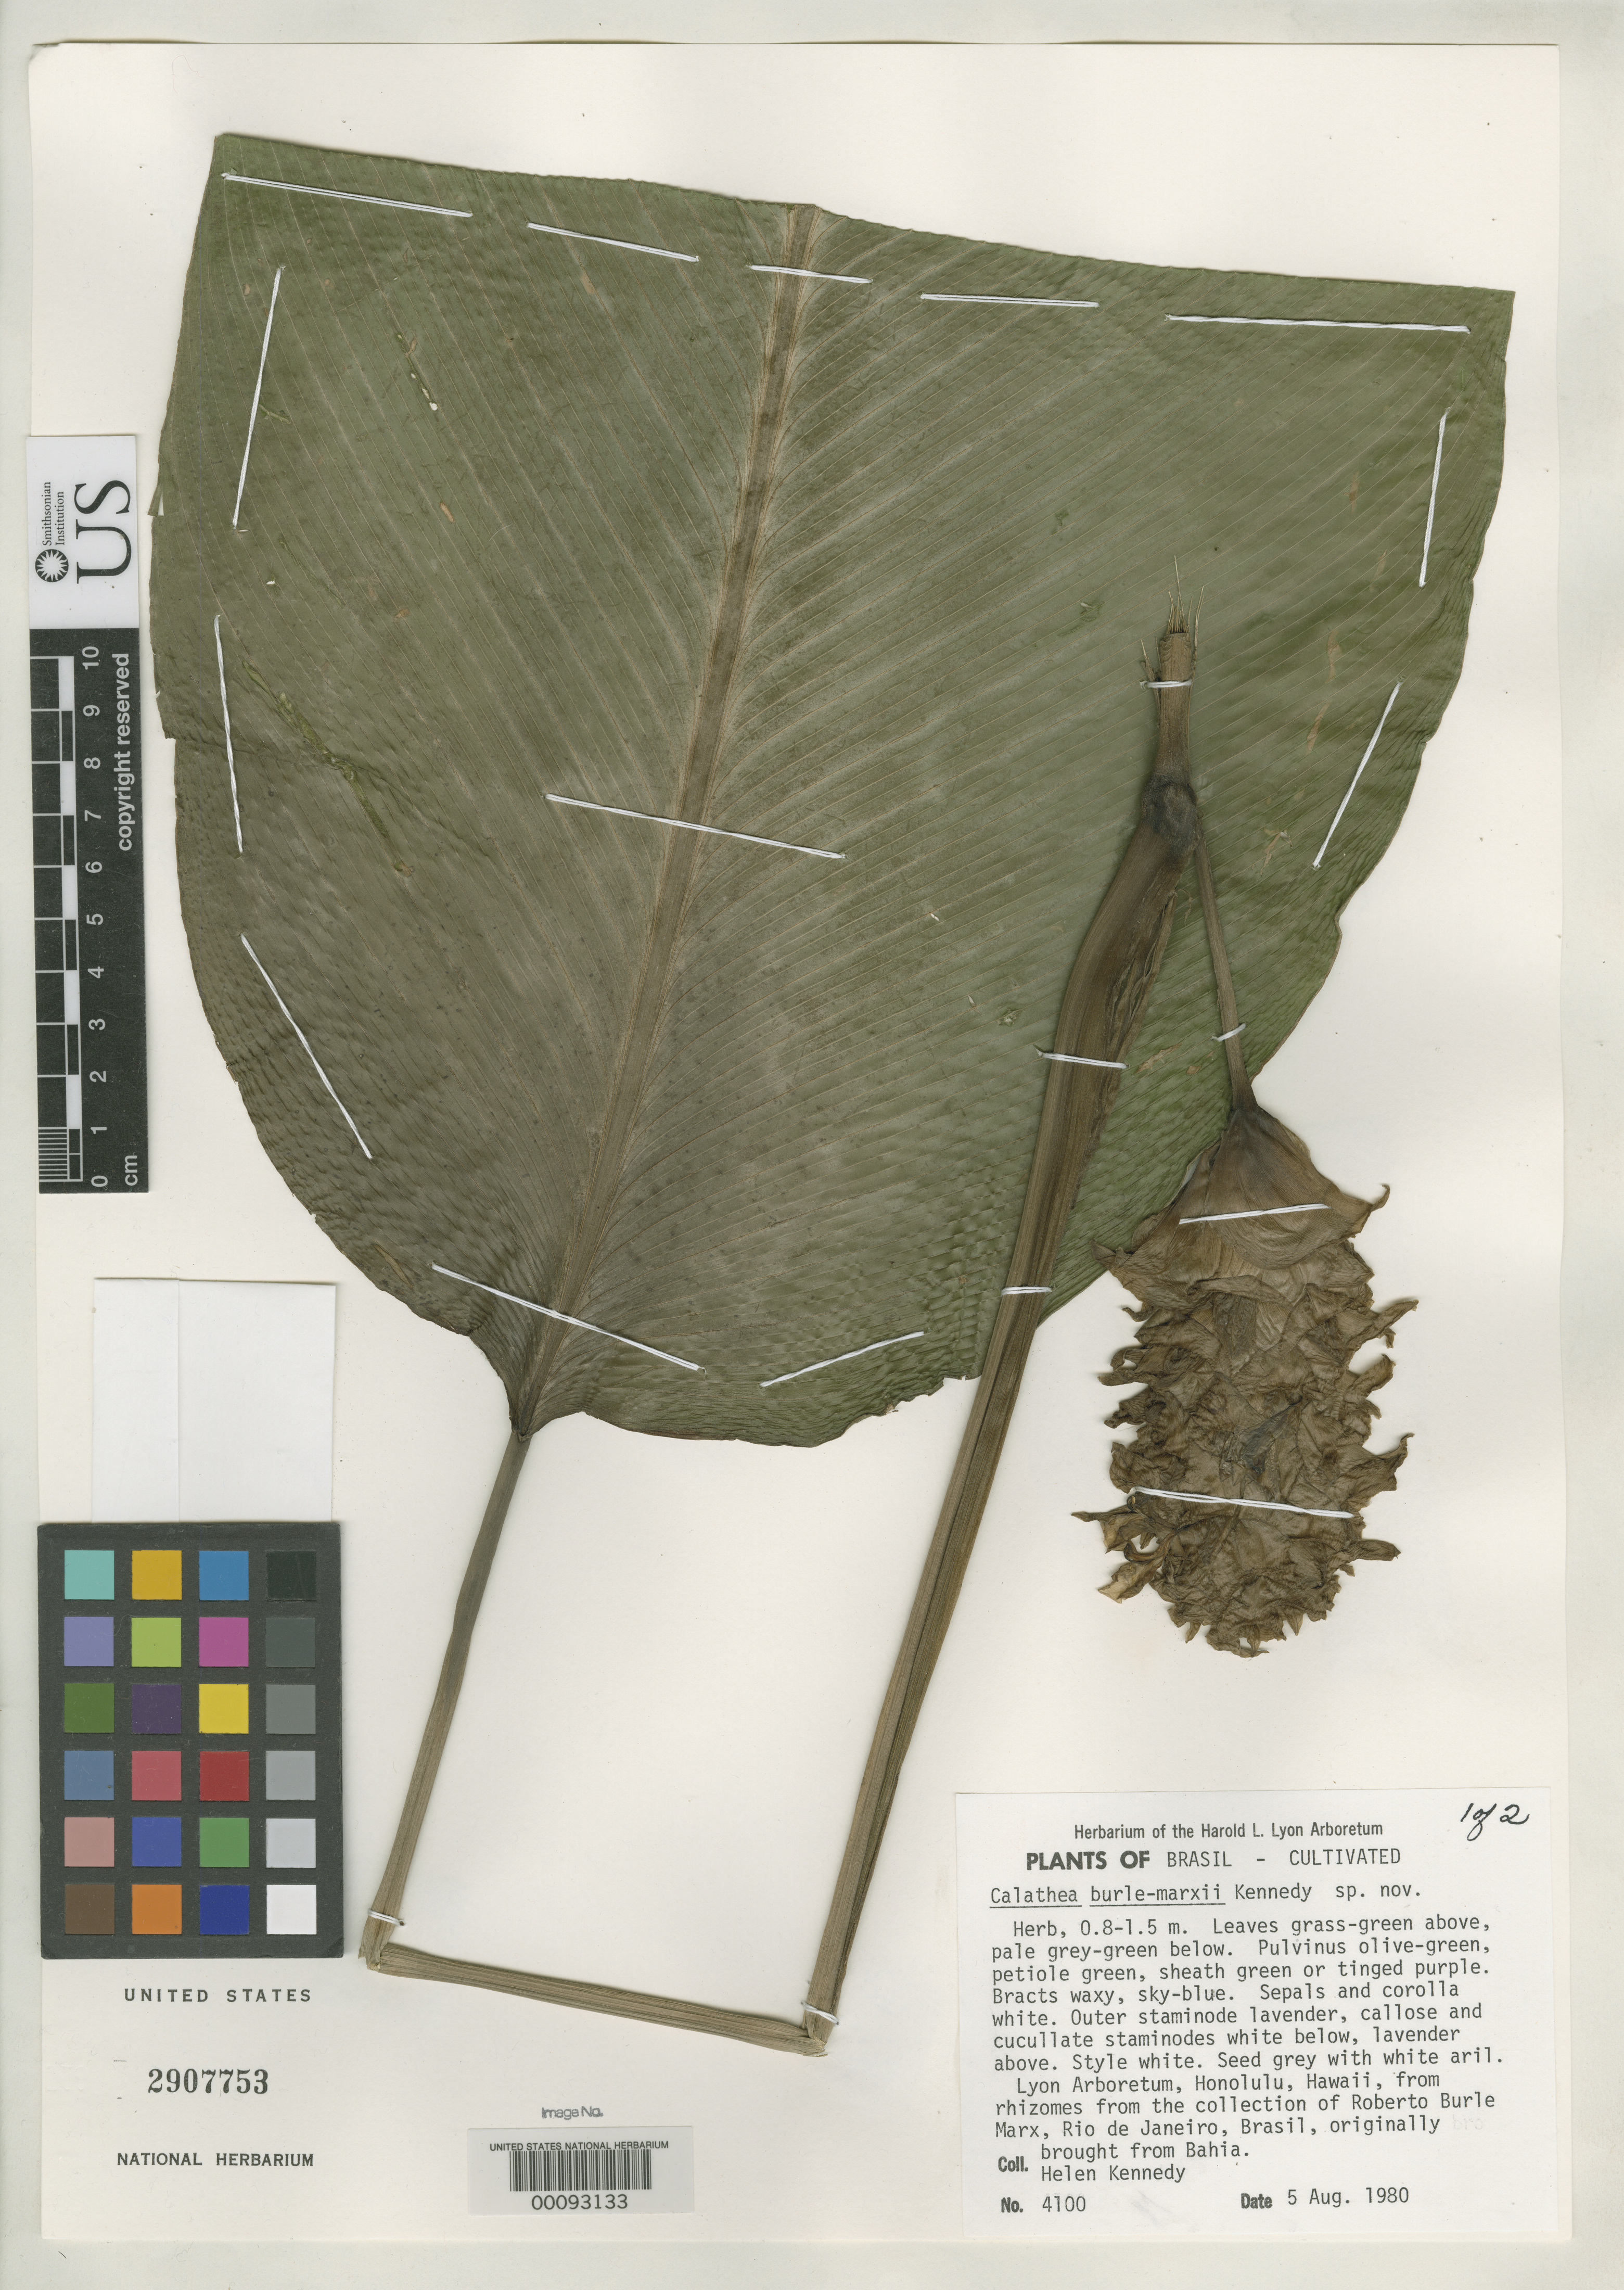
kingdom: Plantae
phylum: Tracheophyta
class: Liliopsida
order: Zingiberales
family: Marantaceae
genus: Calathea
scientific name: Calathea burle-marxii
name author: H. Kenn.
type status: Isotype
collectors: H. Kennedy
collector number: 4100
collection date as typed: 05 Aug 1980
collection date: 1980-08-05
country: Brazil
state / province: Bahia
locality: North of Esplanda city on road to Jaquera.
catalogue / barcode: US 2907753